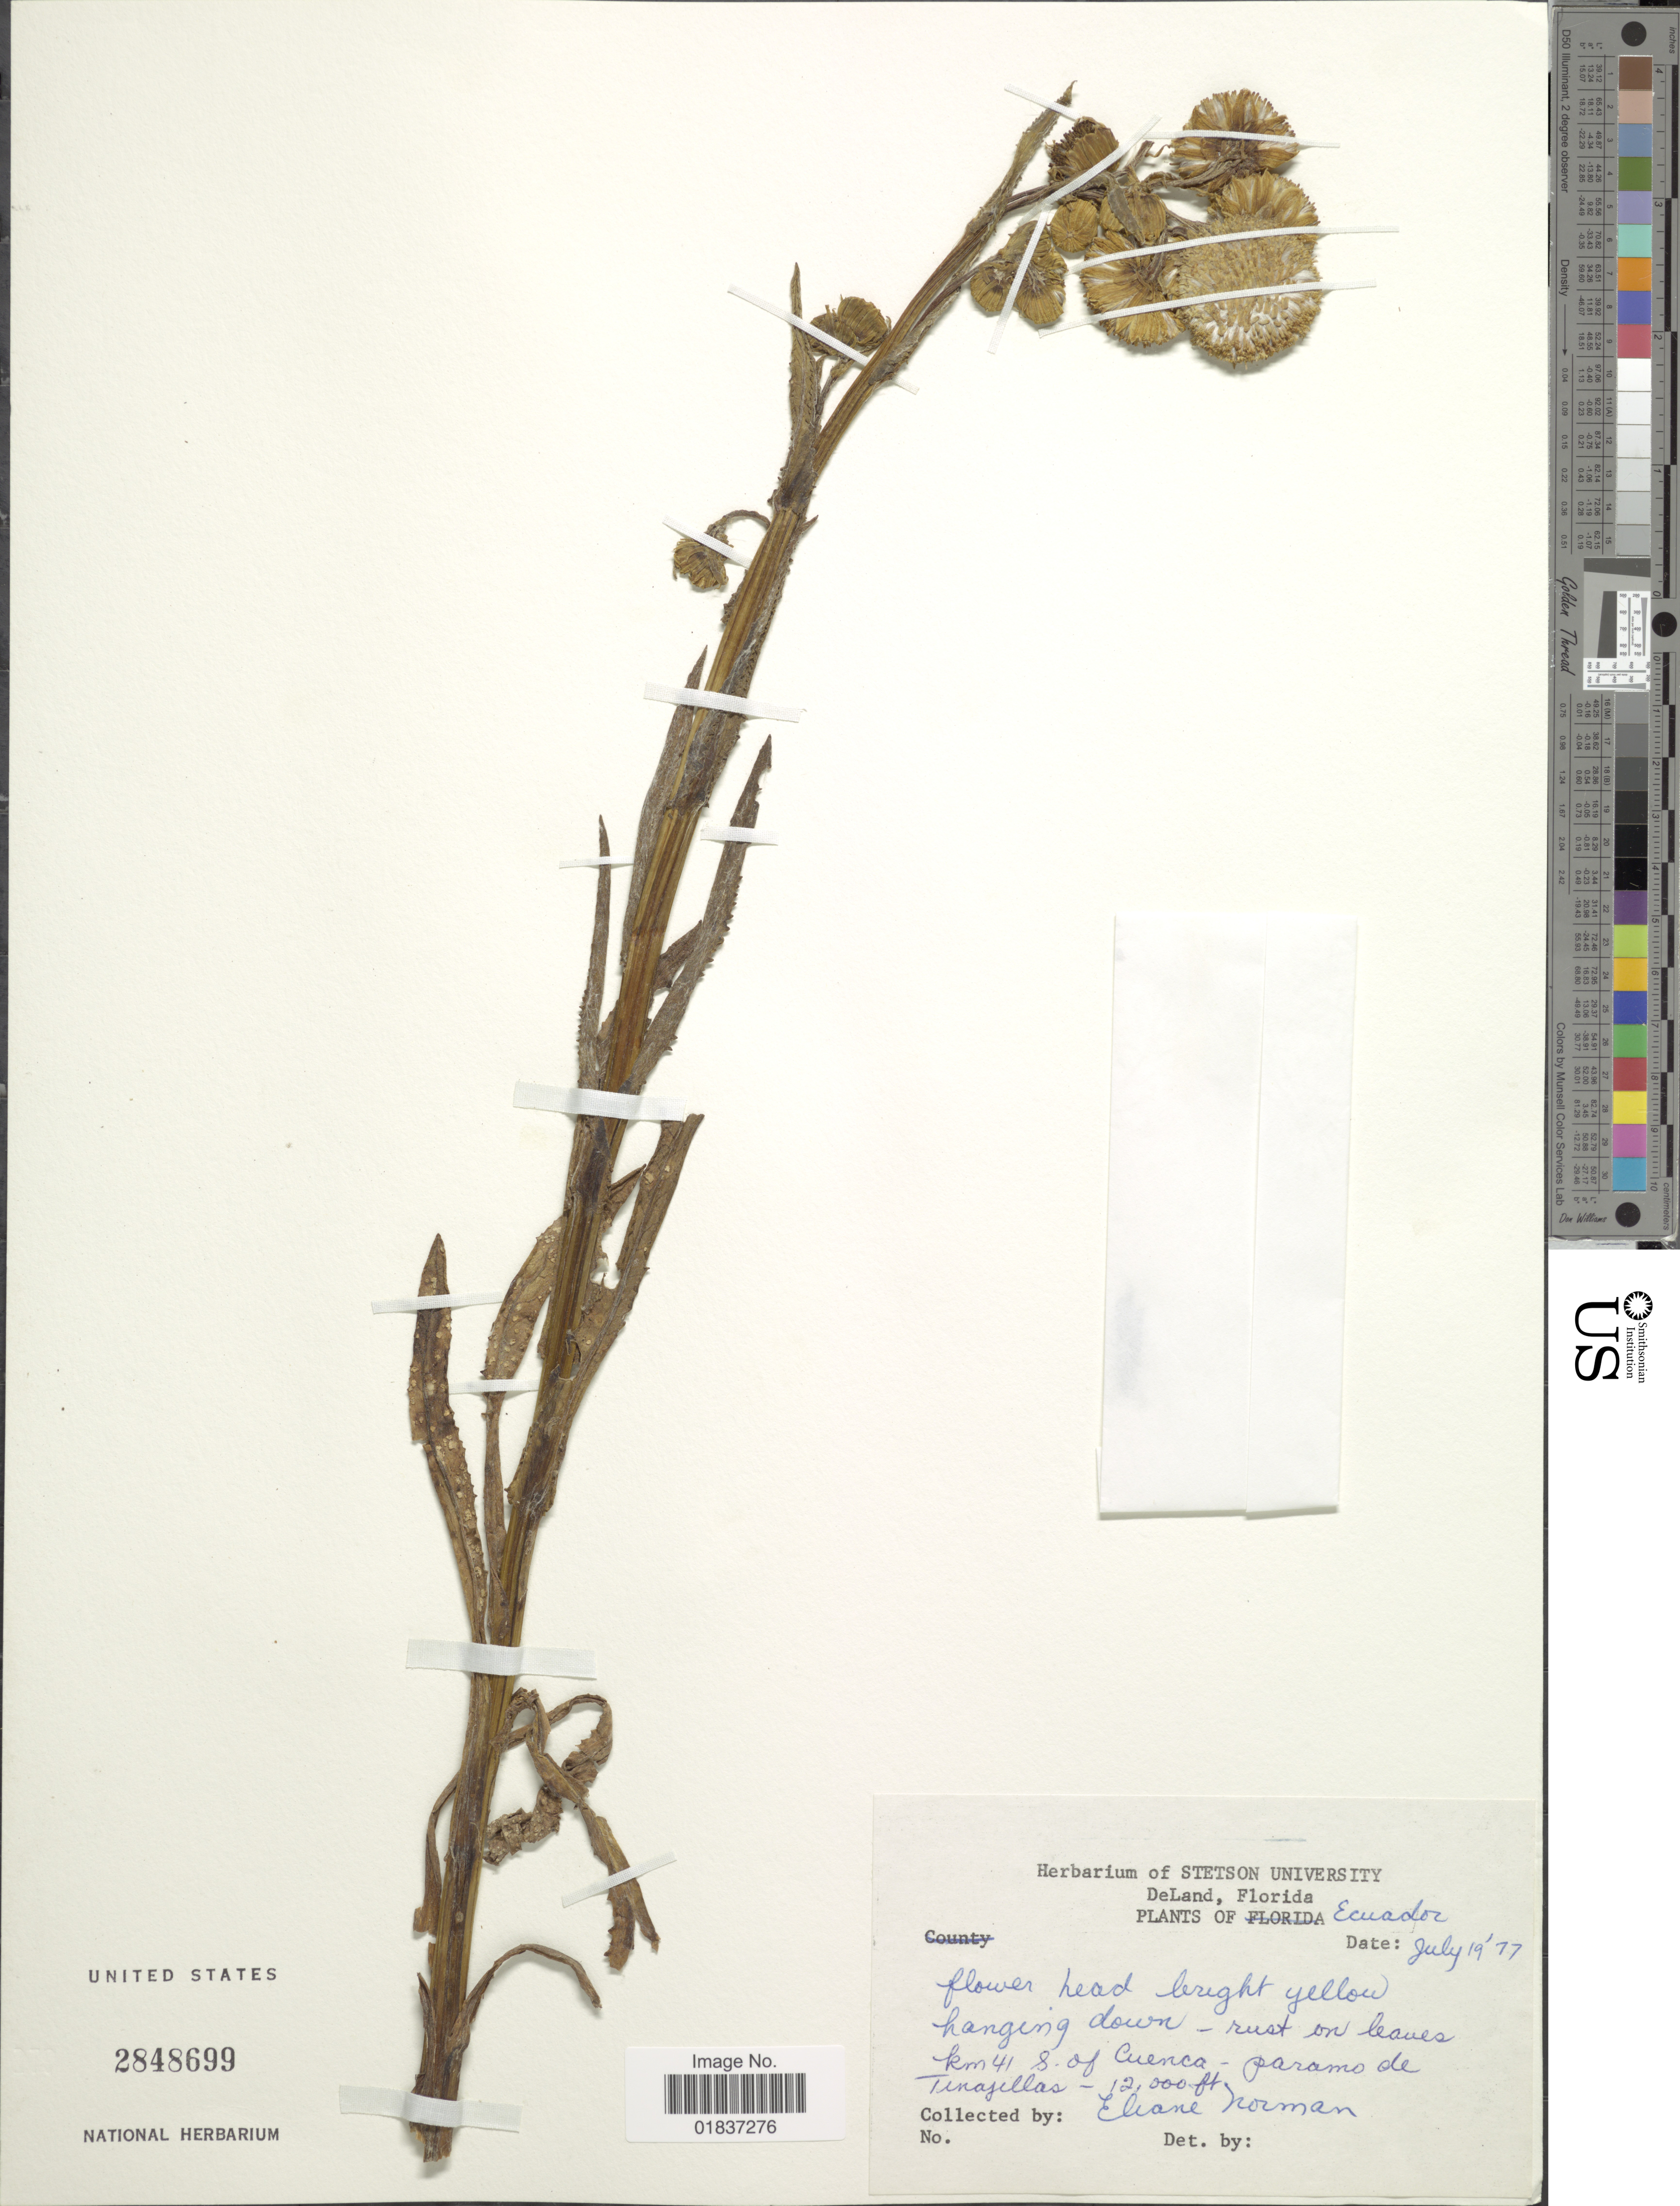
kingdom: Plantae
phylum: Tracheophyta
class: Magnoliopsida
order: Asterales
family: Asteraceae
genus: Senecio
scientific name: Senecio tephrosioides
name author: Turcz.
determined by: Salomon, Luciana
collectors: E. Norman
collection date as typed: Transcribed d/m/y: 19/7/77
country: Ecuador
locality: Km 41 s. of Cuenca-paramo de Tinajellas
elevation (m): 3658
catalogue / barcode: US 2848699